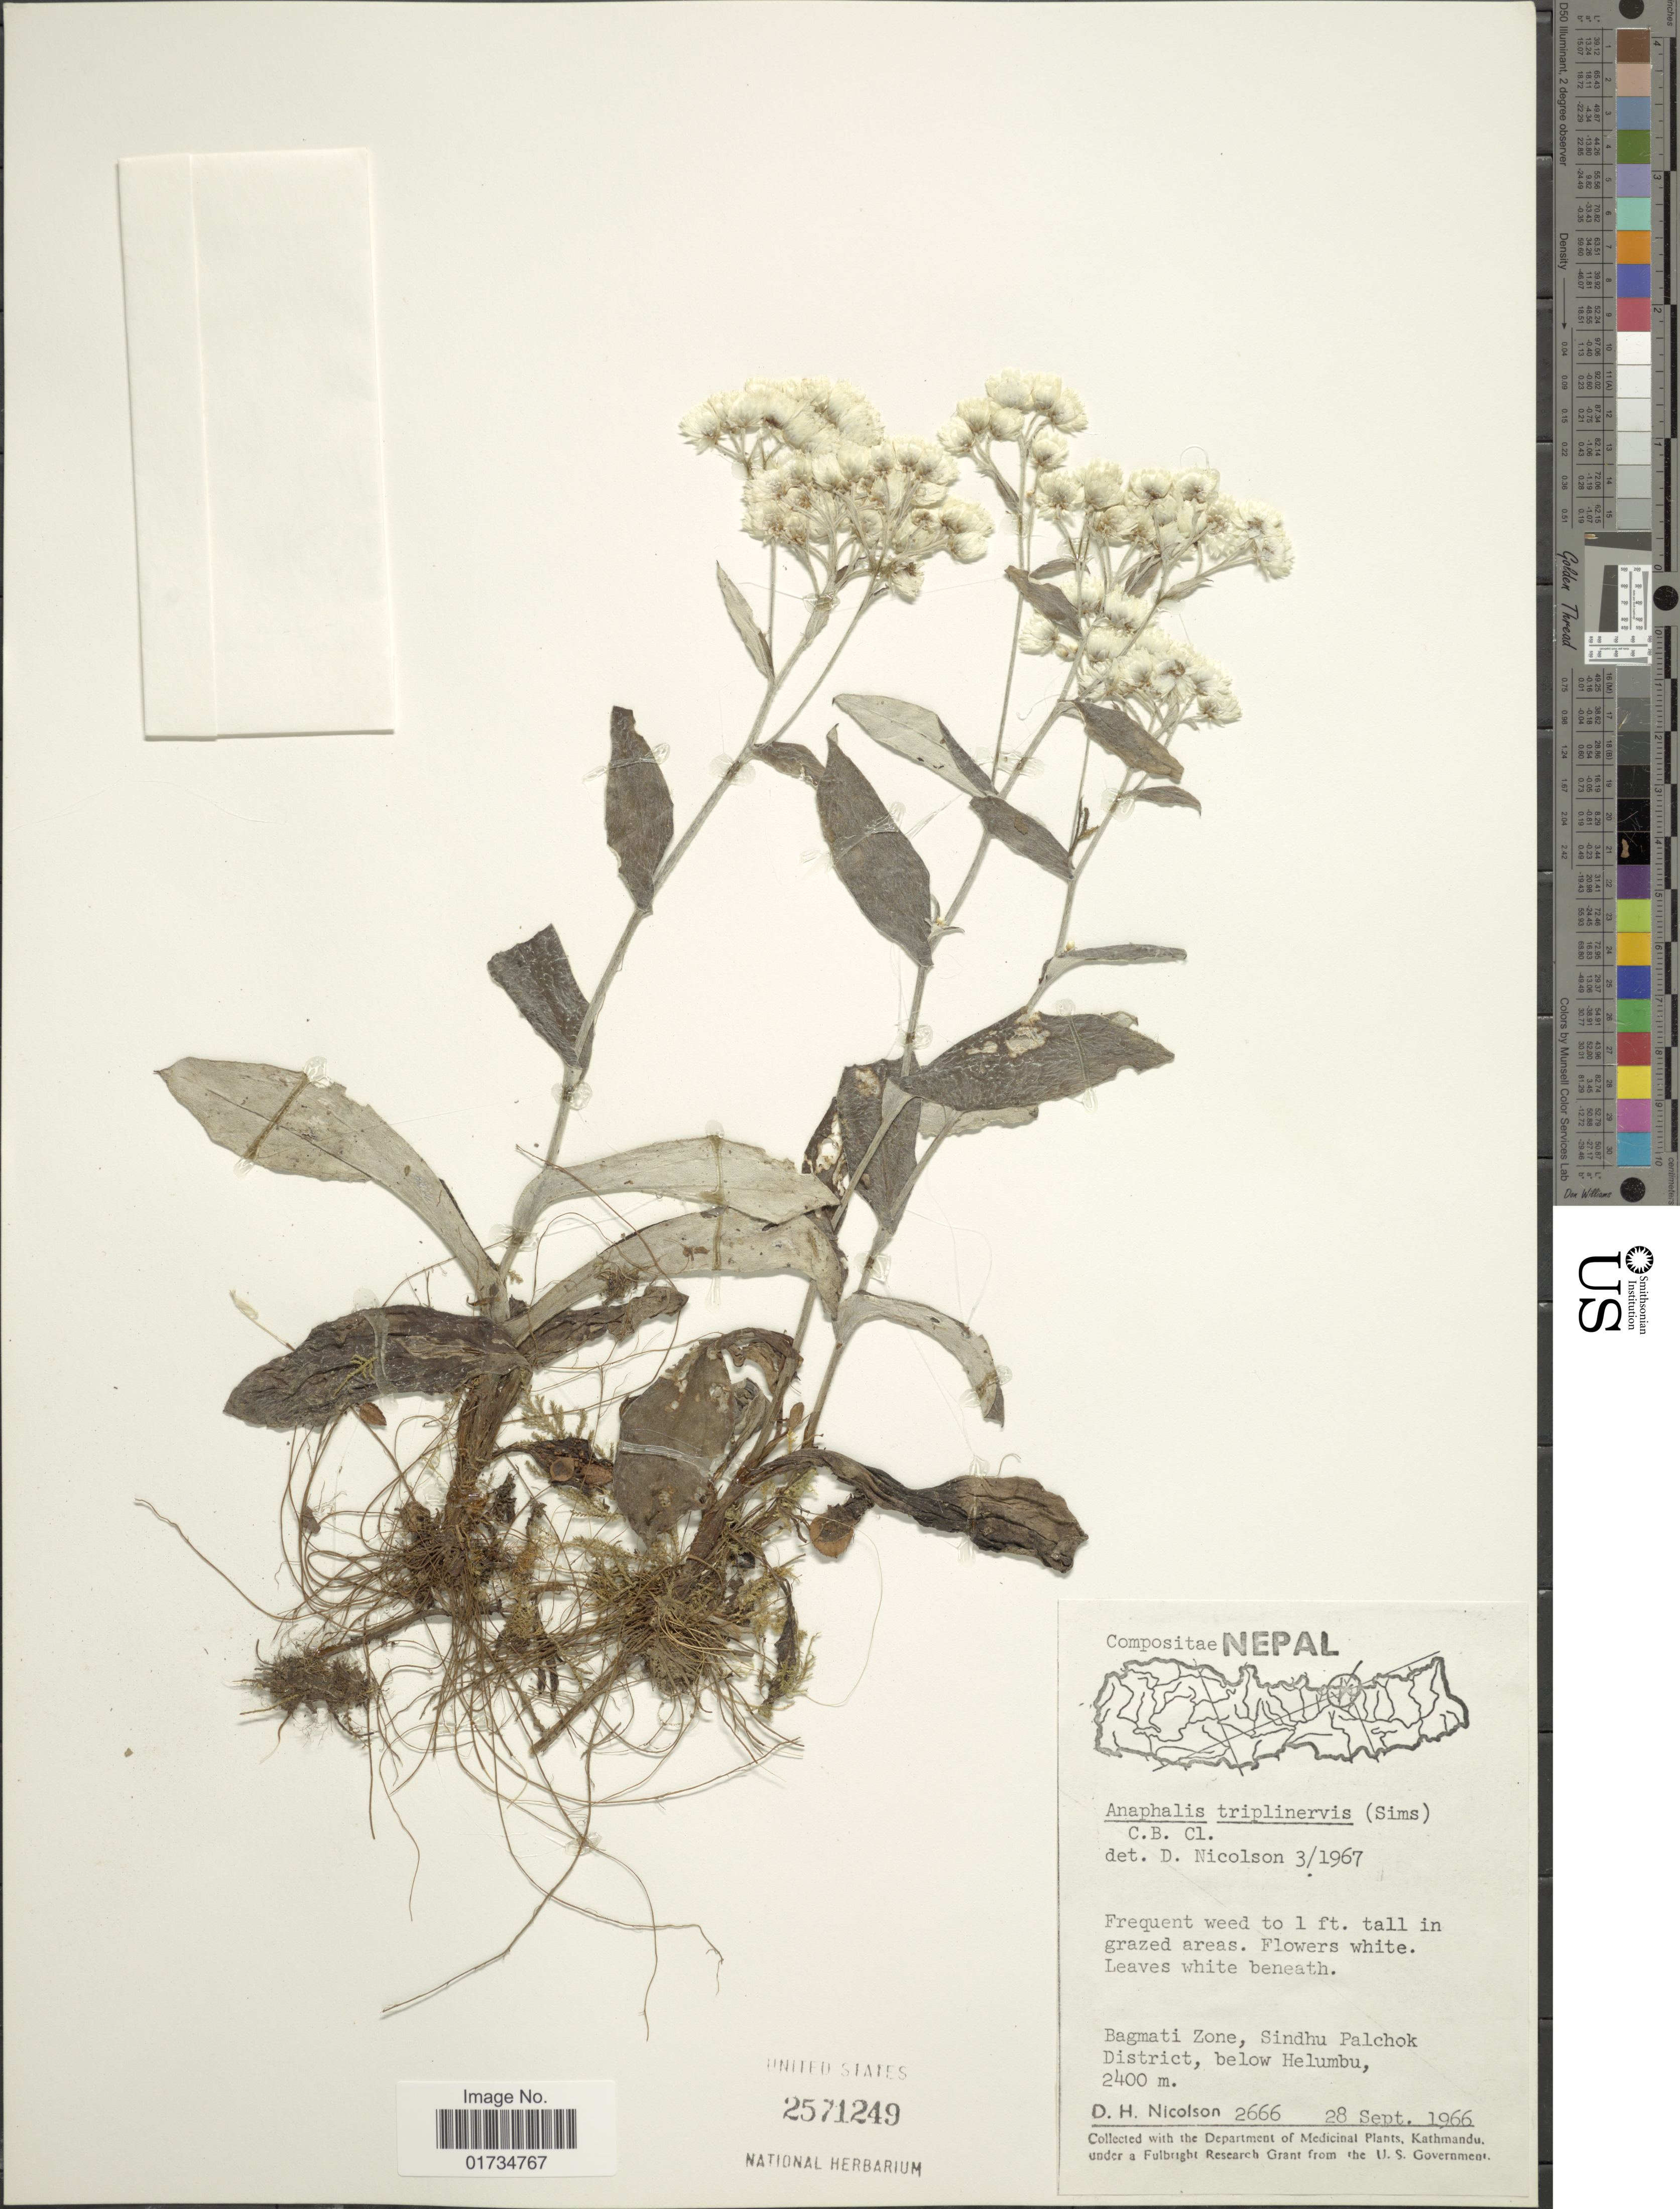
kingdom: Plantae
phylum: Tracheophyta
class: Magnoliopsida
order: Asterales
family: Asteraceae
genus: Anaphalis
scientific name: Anaphalis triplinervis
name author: (Sims) C.B. Clarke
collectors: D. H. Nicolson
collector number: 2666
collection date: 1966-09-28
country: Nepal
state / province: Bagmati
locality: Bagmati Zone, Sindhu Palchok District, below Helumbu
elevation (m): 2400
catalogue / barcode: US 2571249